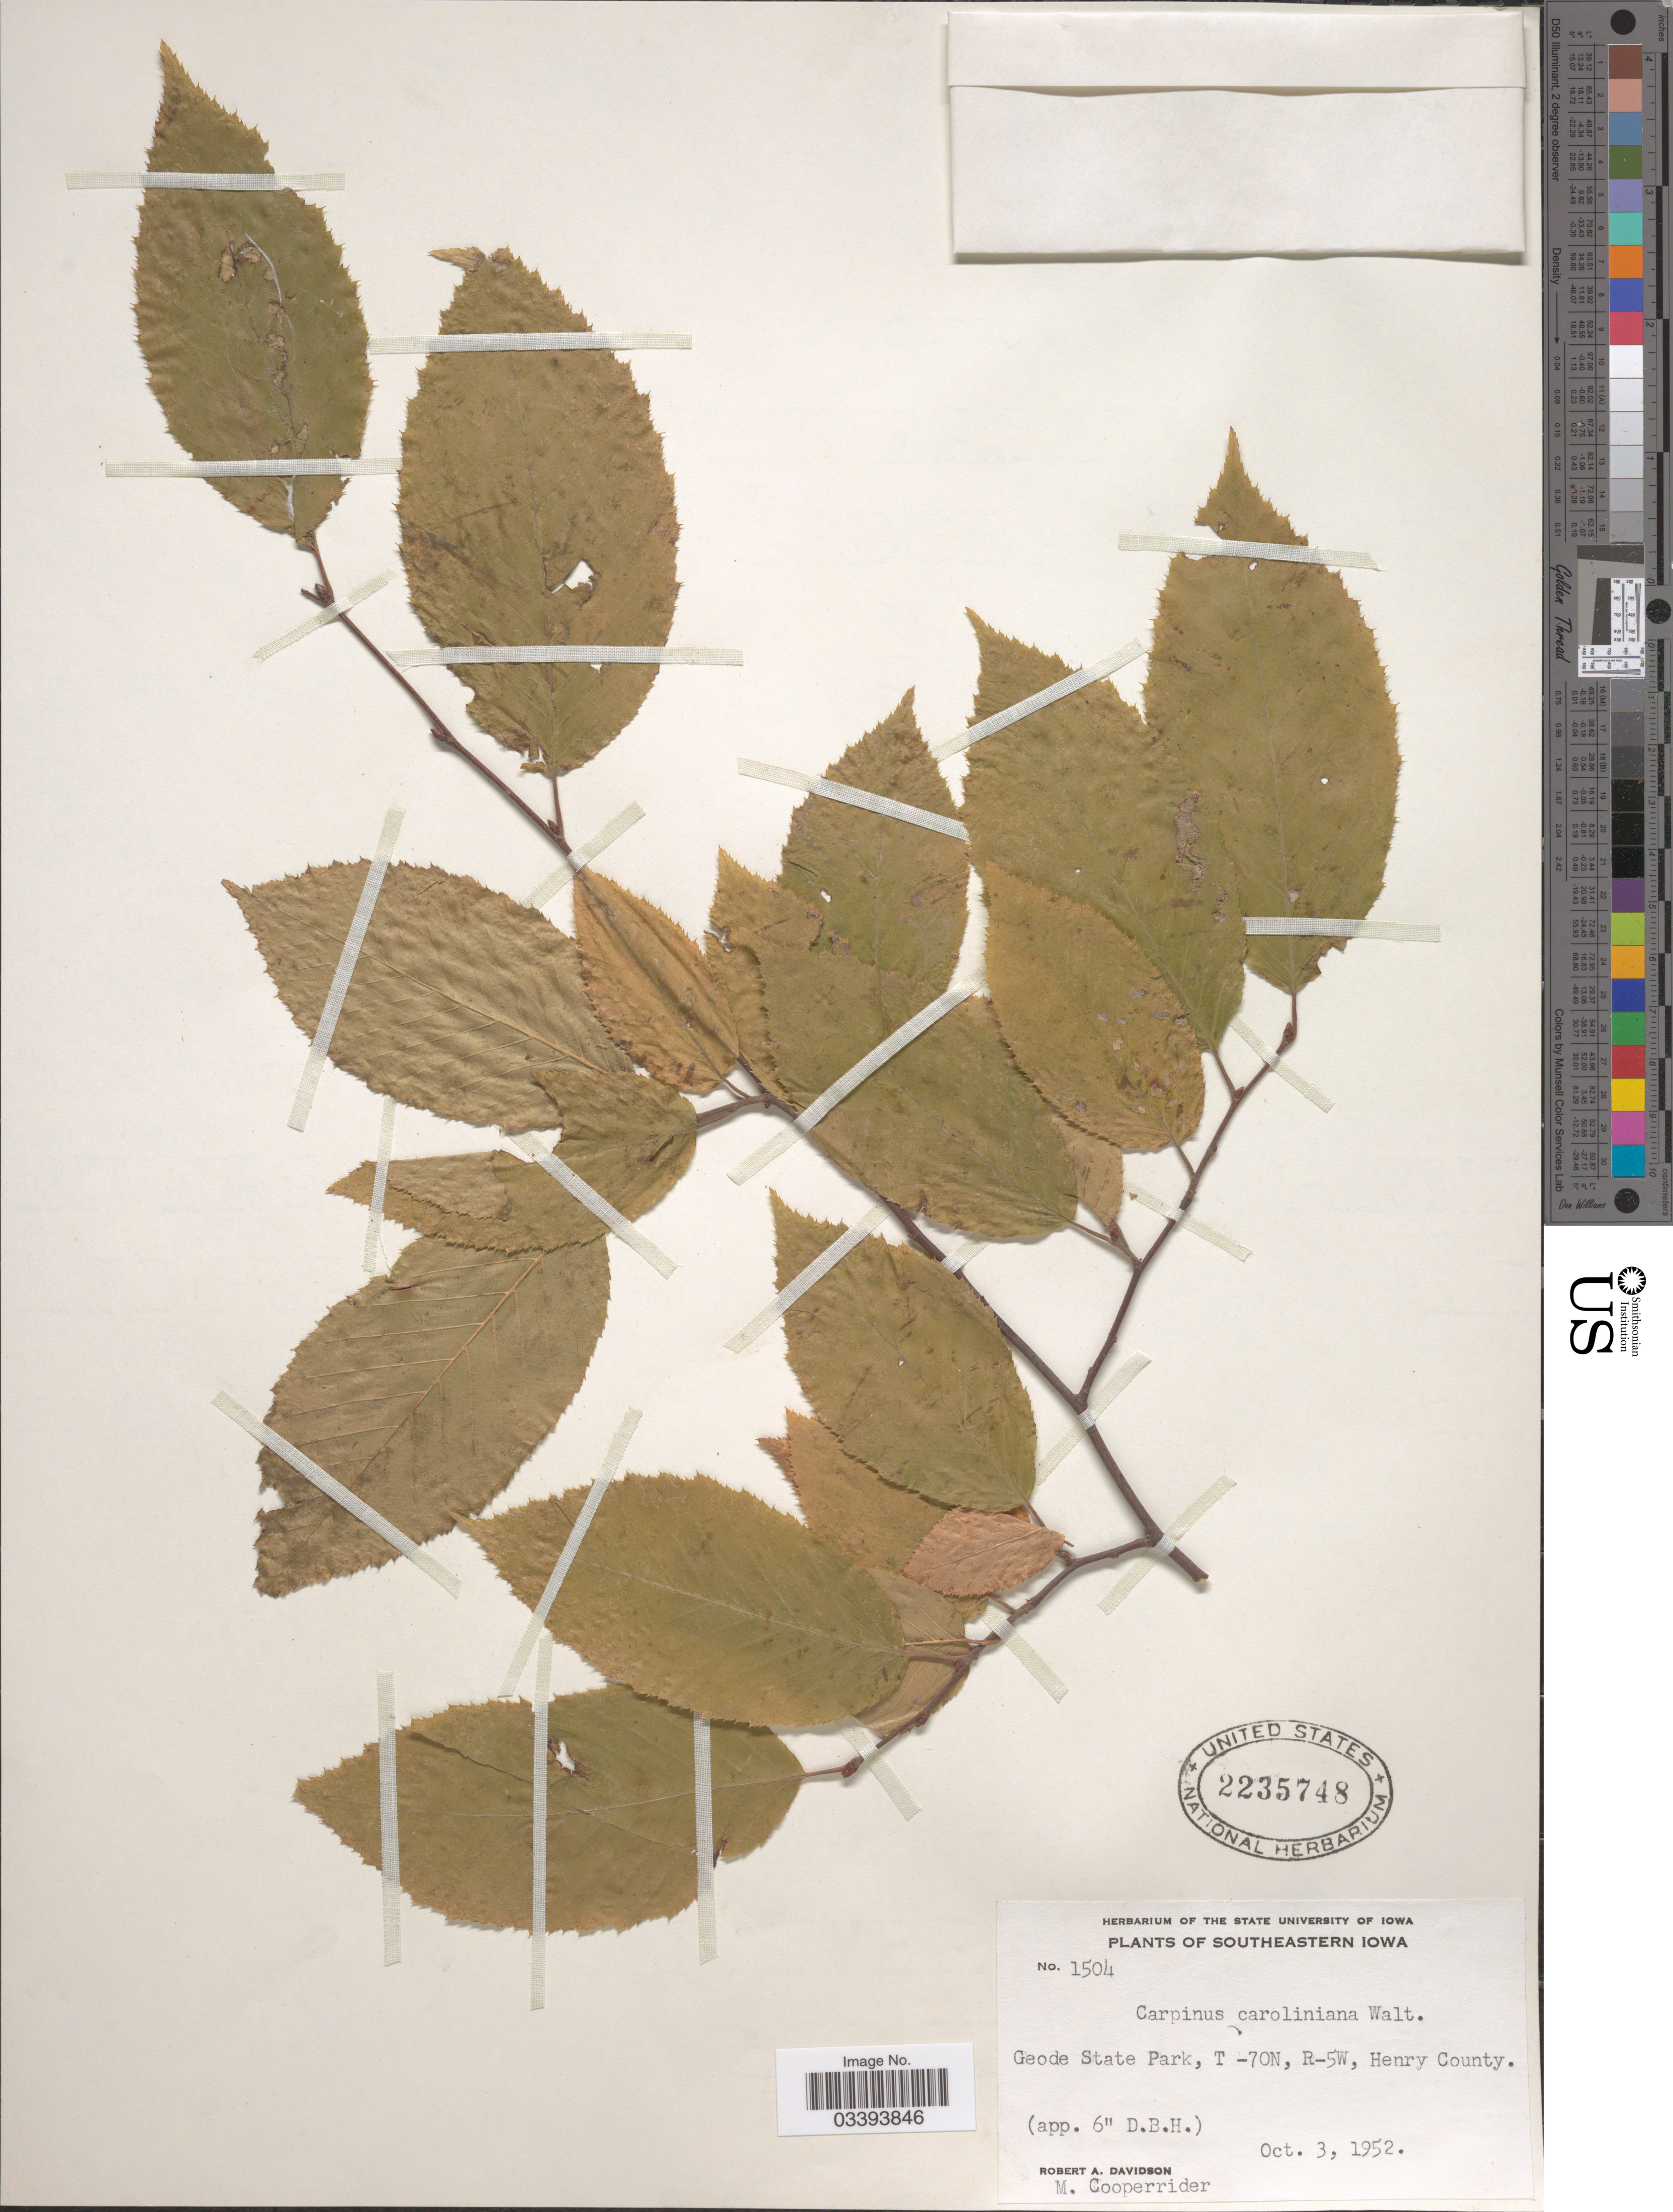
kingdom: Plantae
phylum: Tracheophyta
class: Magnoliopsida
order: Fagales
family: Betulaceae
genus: Carpinus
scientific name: Carpinus caroliniana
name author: Walter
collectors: R. A. Davidson & M. Cooperrider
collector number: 1504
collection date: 1952-10-03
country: United States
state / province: Iowa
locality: Southeastern Iowa. Geode State Park, T -70N, R-5W, Henry County.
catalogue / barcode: US 2235748